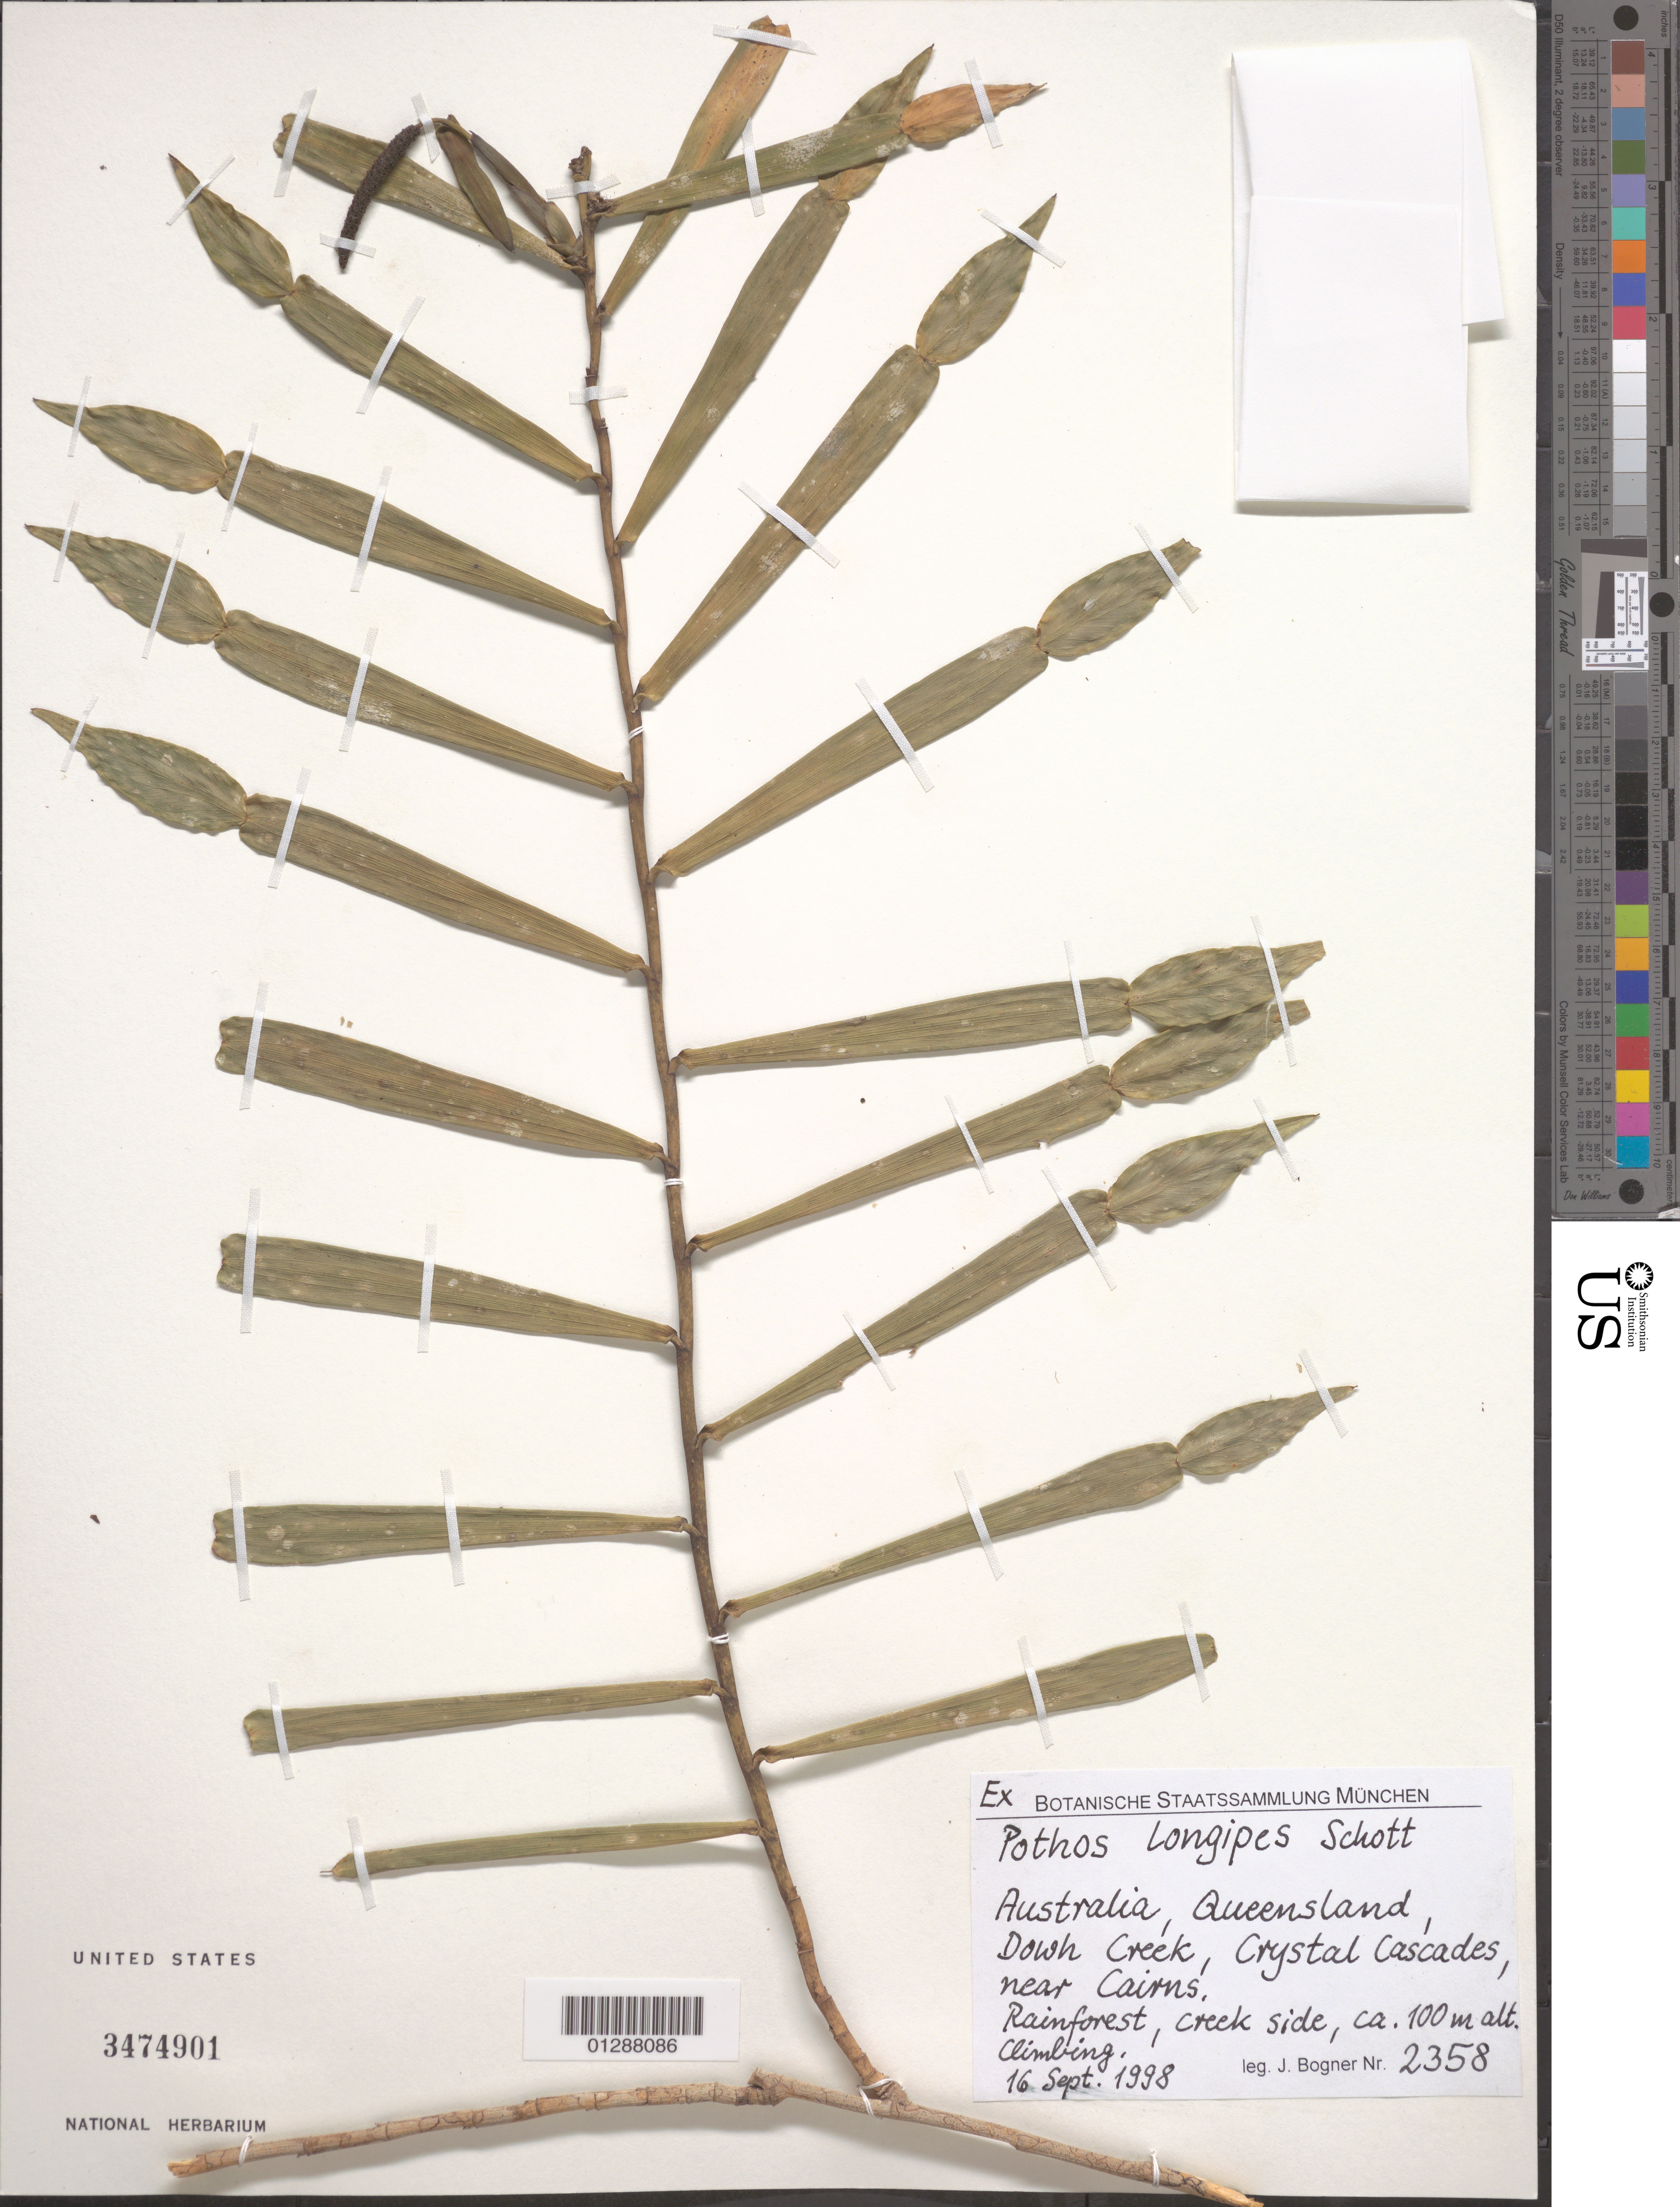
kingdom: Plantae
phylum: Tracheophyta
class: Liliopsida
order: Alismatales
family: Araceae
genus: Pothos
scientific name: Pothos longipes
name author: Schott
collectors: J. Bogner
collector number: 2358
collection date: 1998-09-16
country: Australia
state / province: Queensland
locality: Down Creek, Crystal Cascades, near Cairns. Creek side.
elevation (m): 100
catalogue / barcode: US 3474901